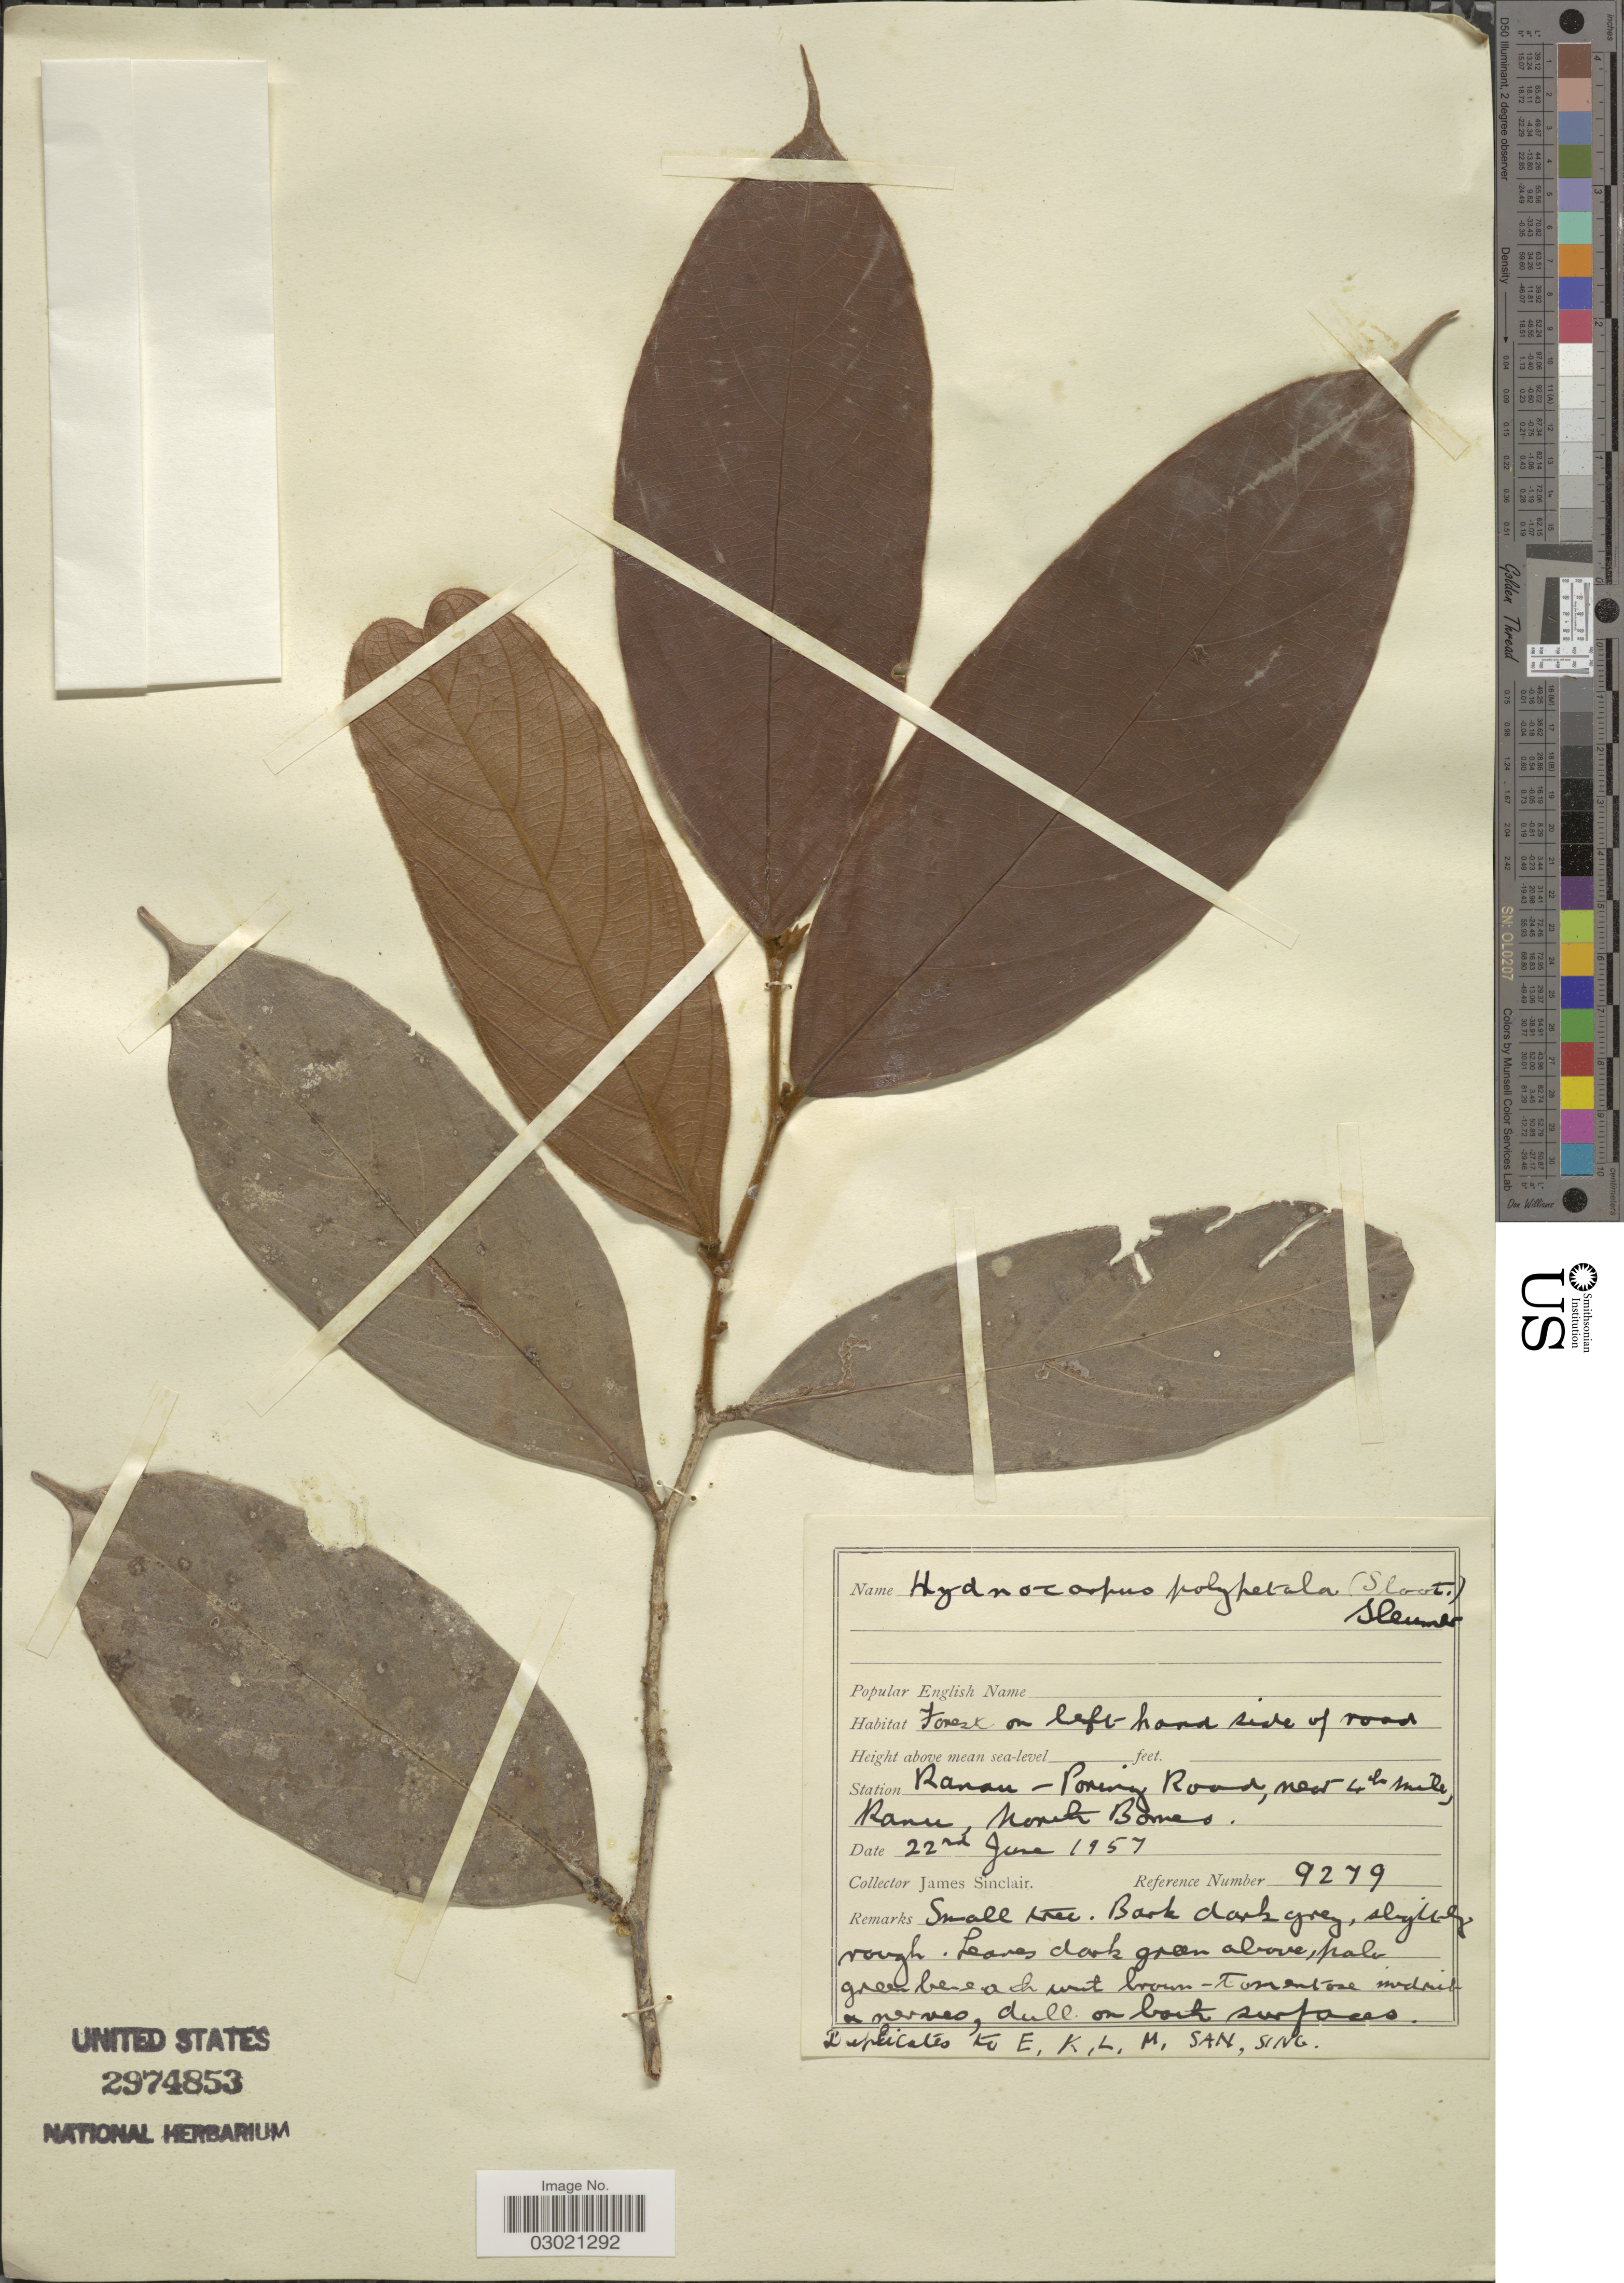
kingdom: Plantae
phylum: Tracheophyta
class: Magnoliopsida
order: Malpighiales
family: Achariaceae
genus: Hydnocarpus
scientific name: Hydnocarpus sp.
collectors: J. Sinclair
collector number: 9279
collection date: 1957-06-22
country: Malaysia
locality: Ranau - Poring Road, near 4th mile, Ranu, North Borneo.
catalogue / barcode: US 2974853